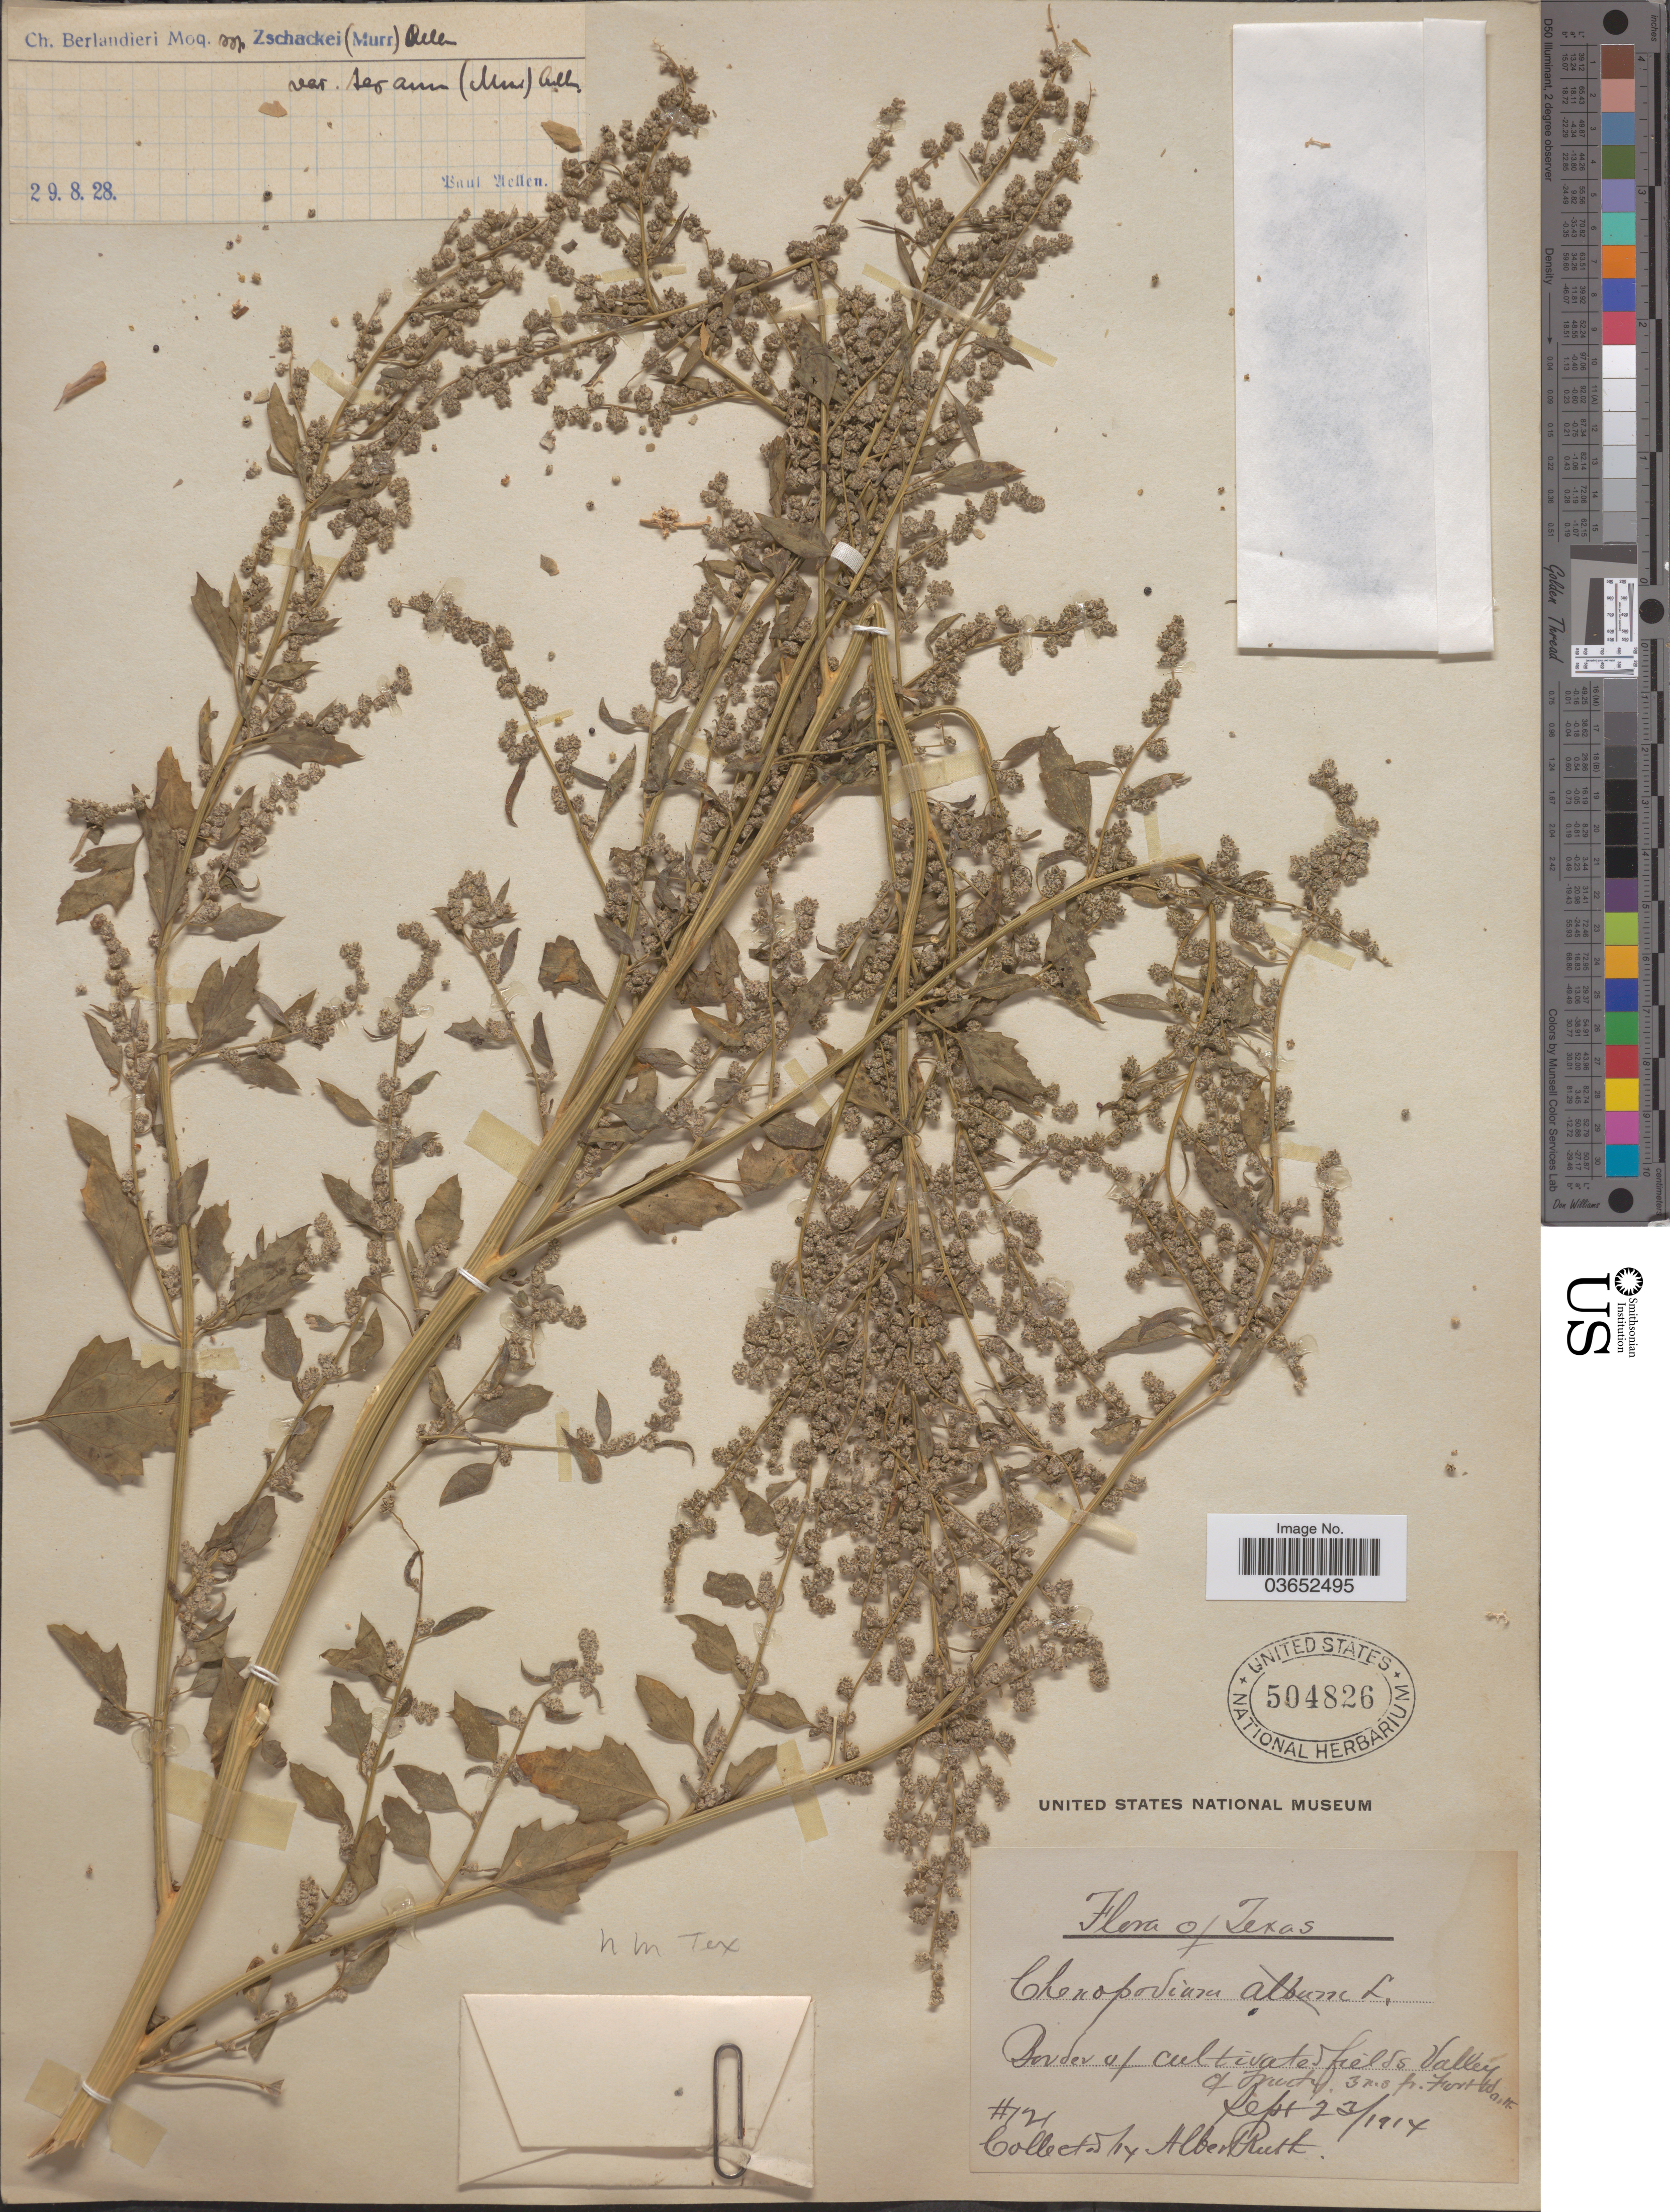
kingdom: Plantae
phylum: Tracheophyta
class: Magnoliopsida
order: Caryophyllales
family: Amaranthaceae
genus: Chenopodium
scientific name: Chenopodium berlandieri var. zschackei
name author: (Murr.) Murr.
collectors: A. Ruth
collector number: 121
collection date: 1914-09-23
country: United States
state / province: Texas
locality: Border of cultivated fields, Valley of Trinity. 3 ms. fr. Fort Worth [3 miles from Fort Worth]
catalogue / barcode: US 504826